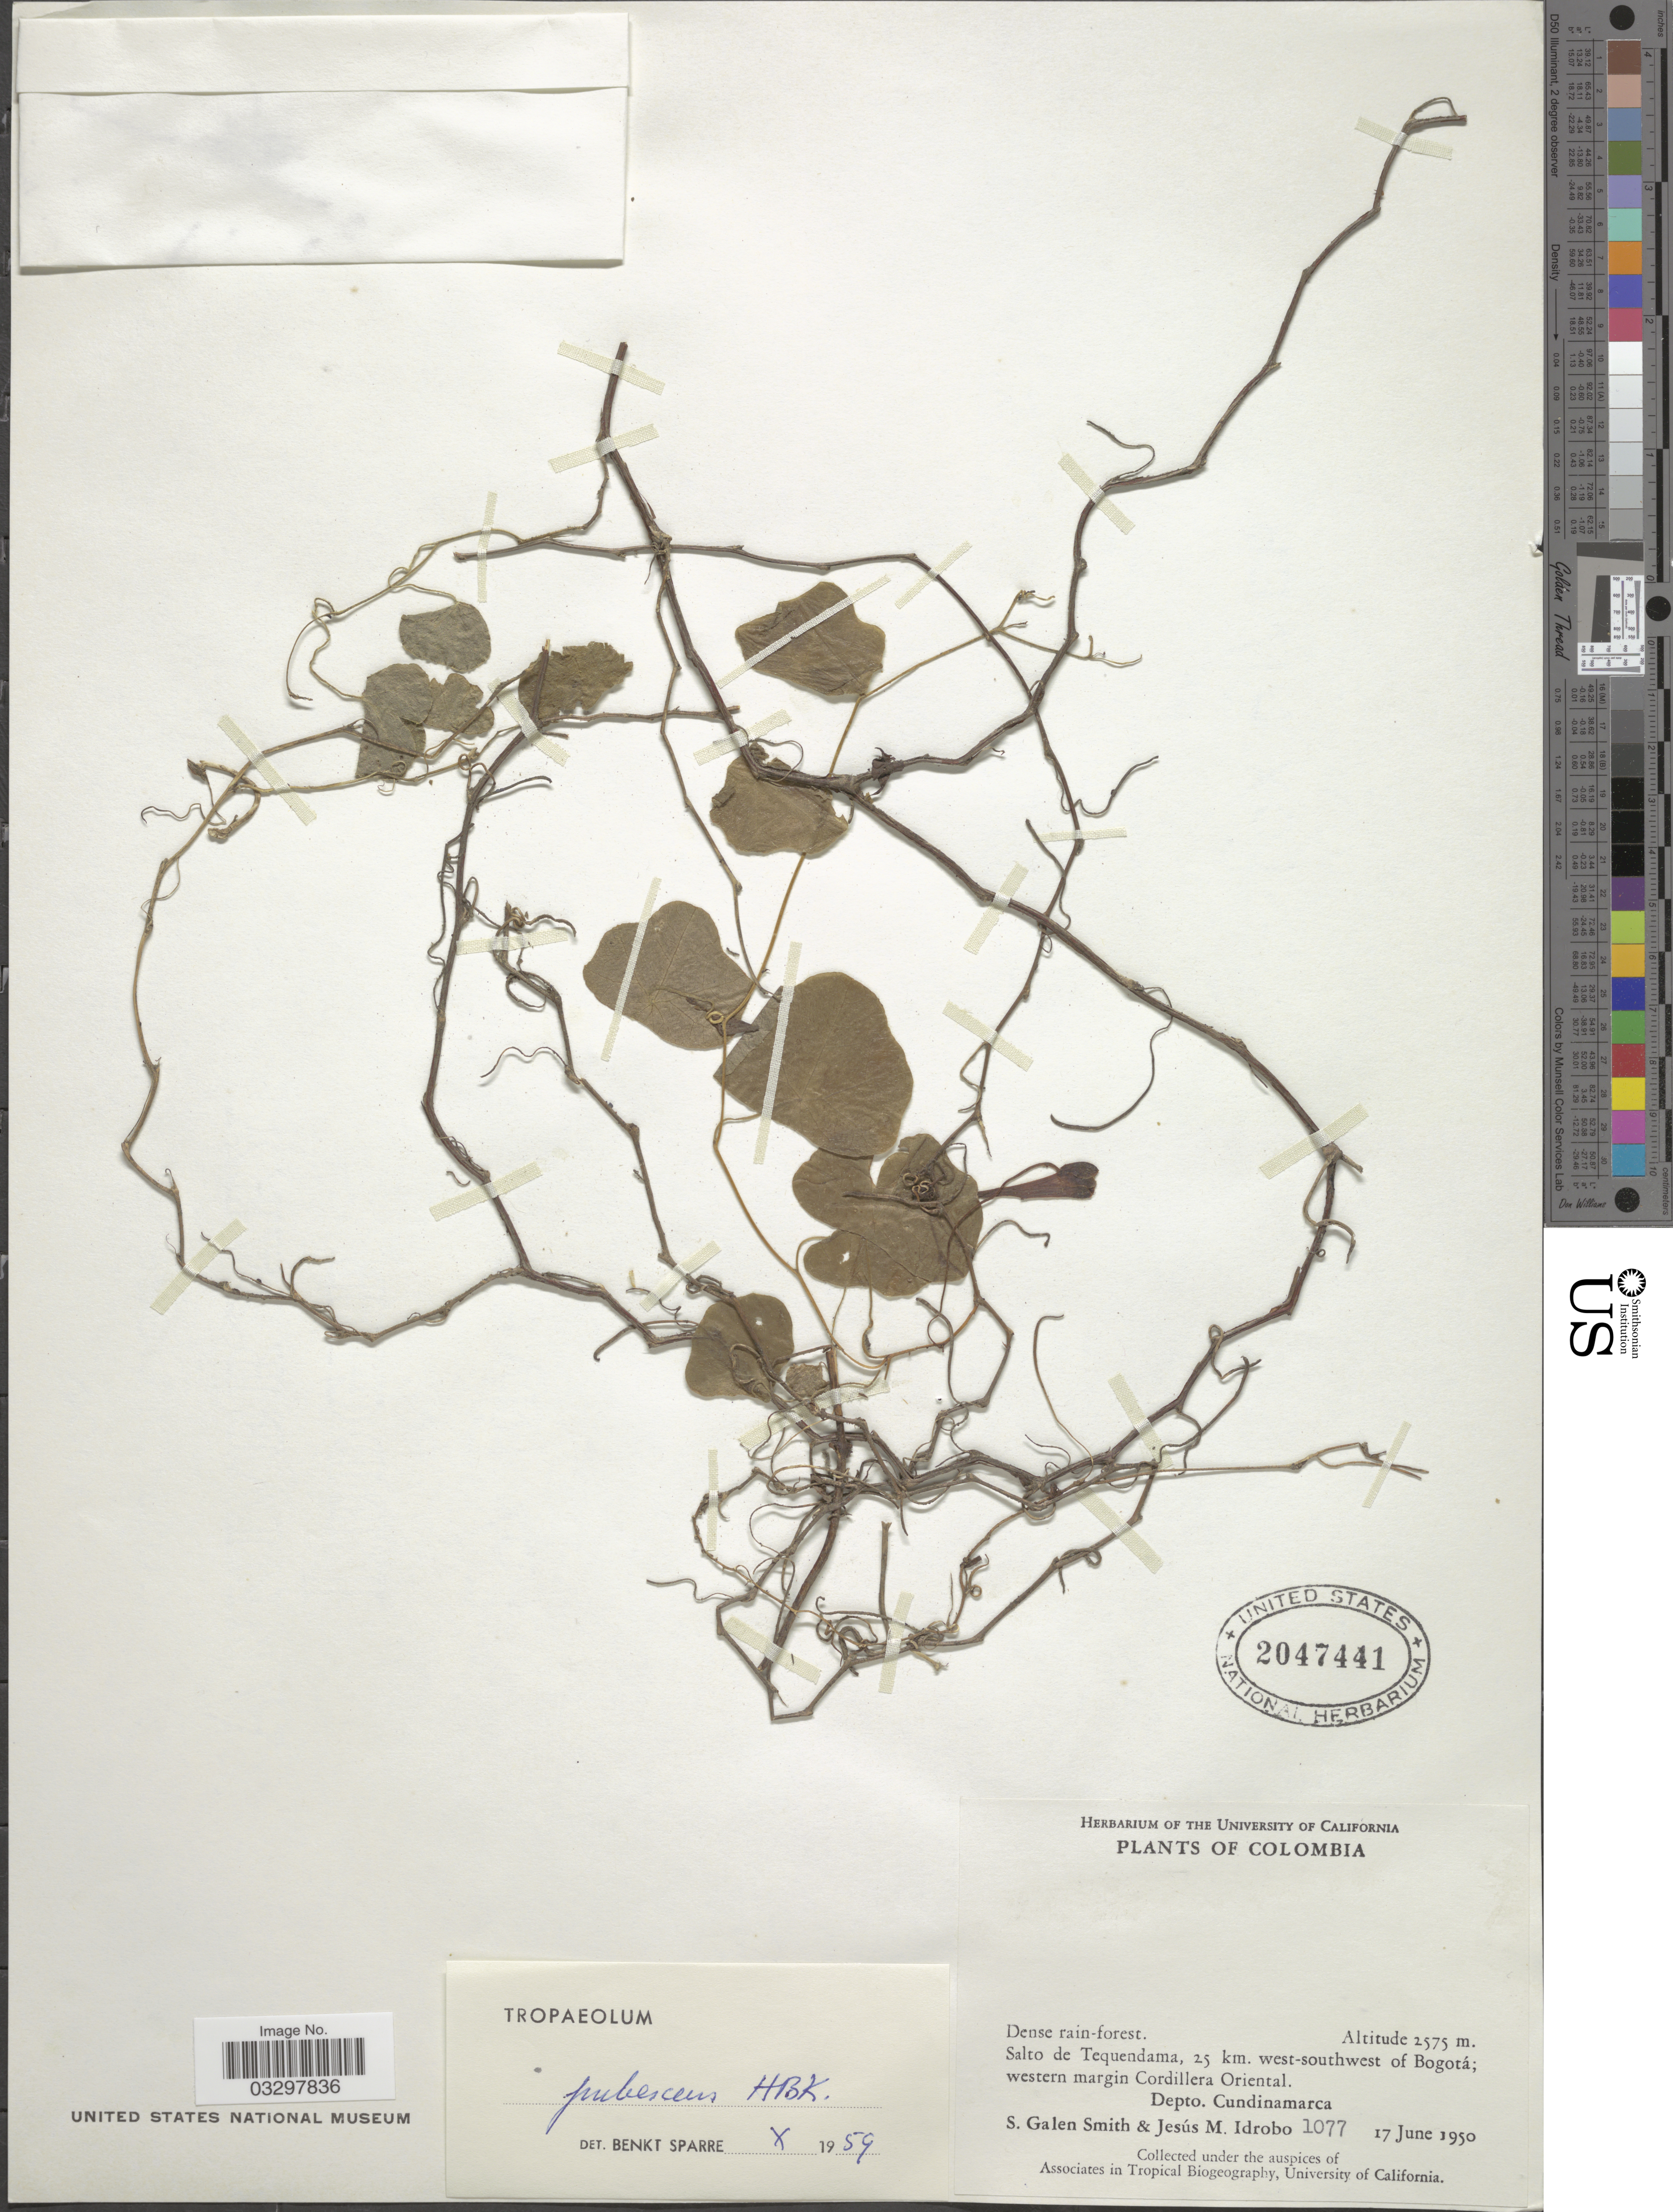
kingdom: Plantae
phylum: Tracheophyta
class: Magnoliopsida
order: Brassicales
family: Tropaeolaceae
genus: Tropaeolum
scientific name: Tropaeolum pubescens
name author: Kunth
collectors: S. G. Smith & J. M. Idrobo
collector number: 1077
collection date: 1950-06-17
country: Colombia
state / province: Cundinamarca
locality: Salto de Tequendama, 25 km. west-southwest of Bogotá; western margin Cordillera Oriental. Depto. Cundinamarca.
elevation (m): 2575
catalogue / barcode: US 2047441